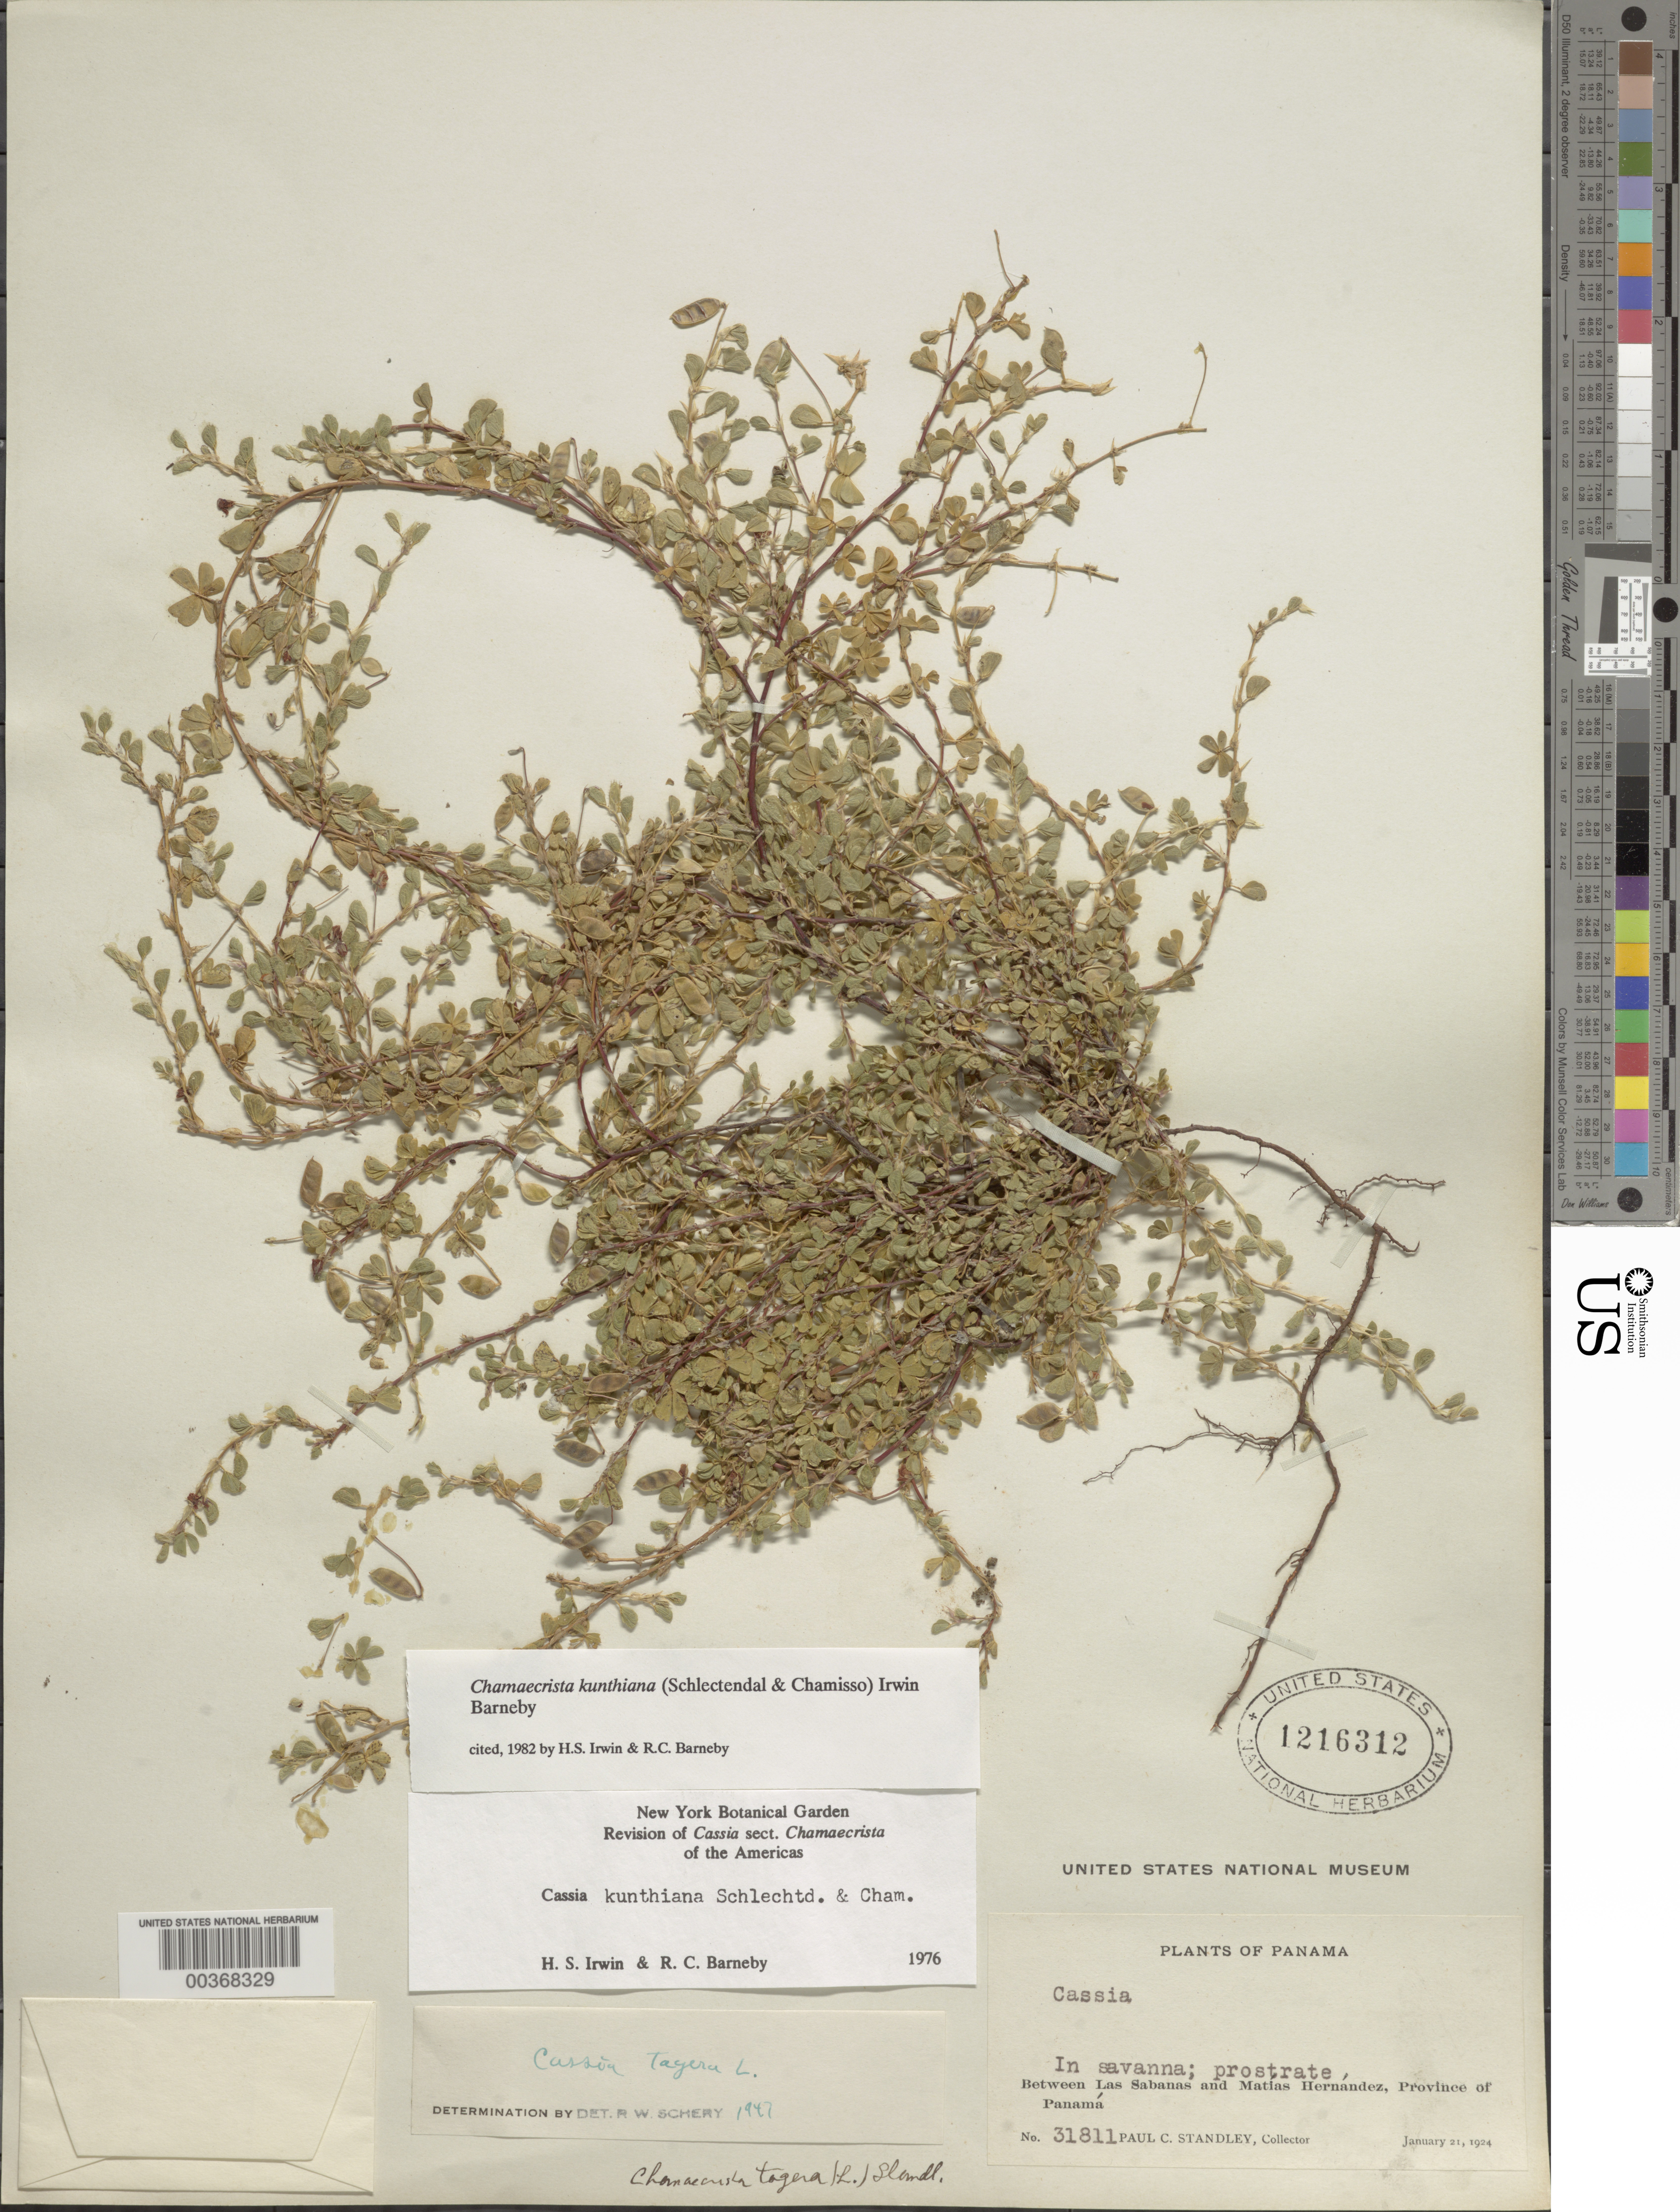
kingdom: Plantae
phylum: Tracheophyta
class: Magnoliopsida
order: Fabales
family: Fabaceae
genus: Chamaecrista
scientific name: Chamaecrista kunthiana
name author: (Schltdl. & Cham.) H.S. Irwin & Barneby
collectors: P. C. Standley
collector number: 31811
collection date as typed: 21 Jan 1924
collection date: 1924-01-21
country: Panama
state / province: Panamá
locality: Between Las Sabanas and Matias Hernandez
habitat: Savanna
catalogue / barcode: US 1216312